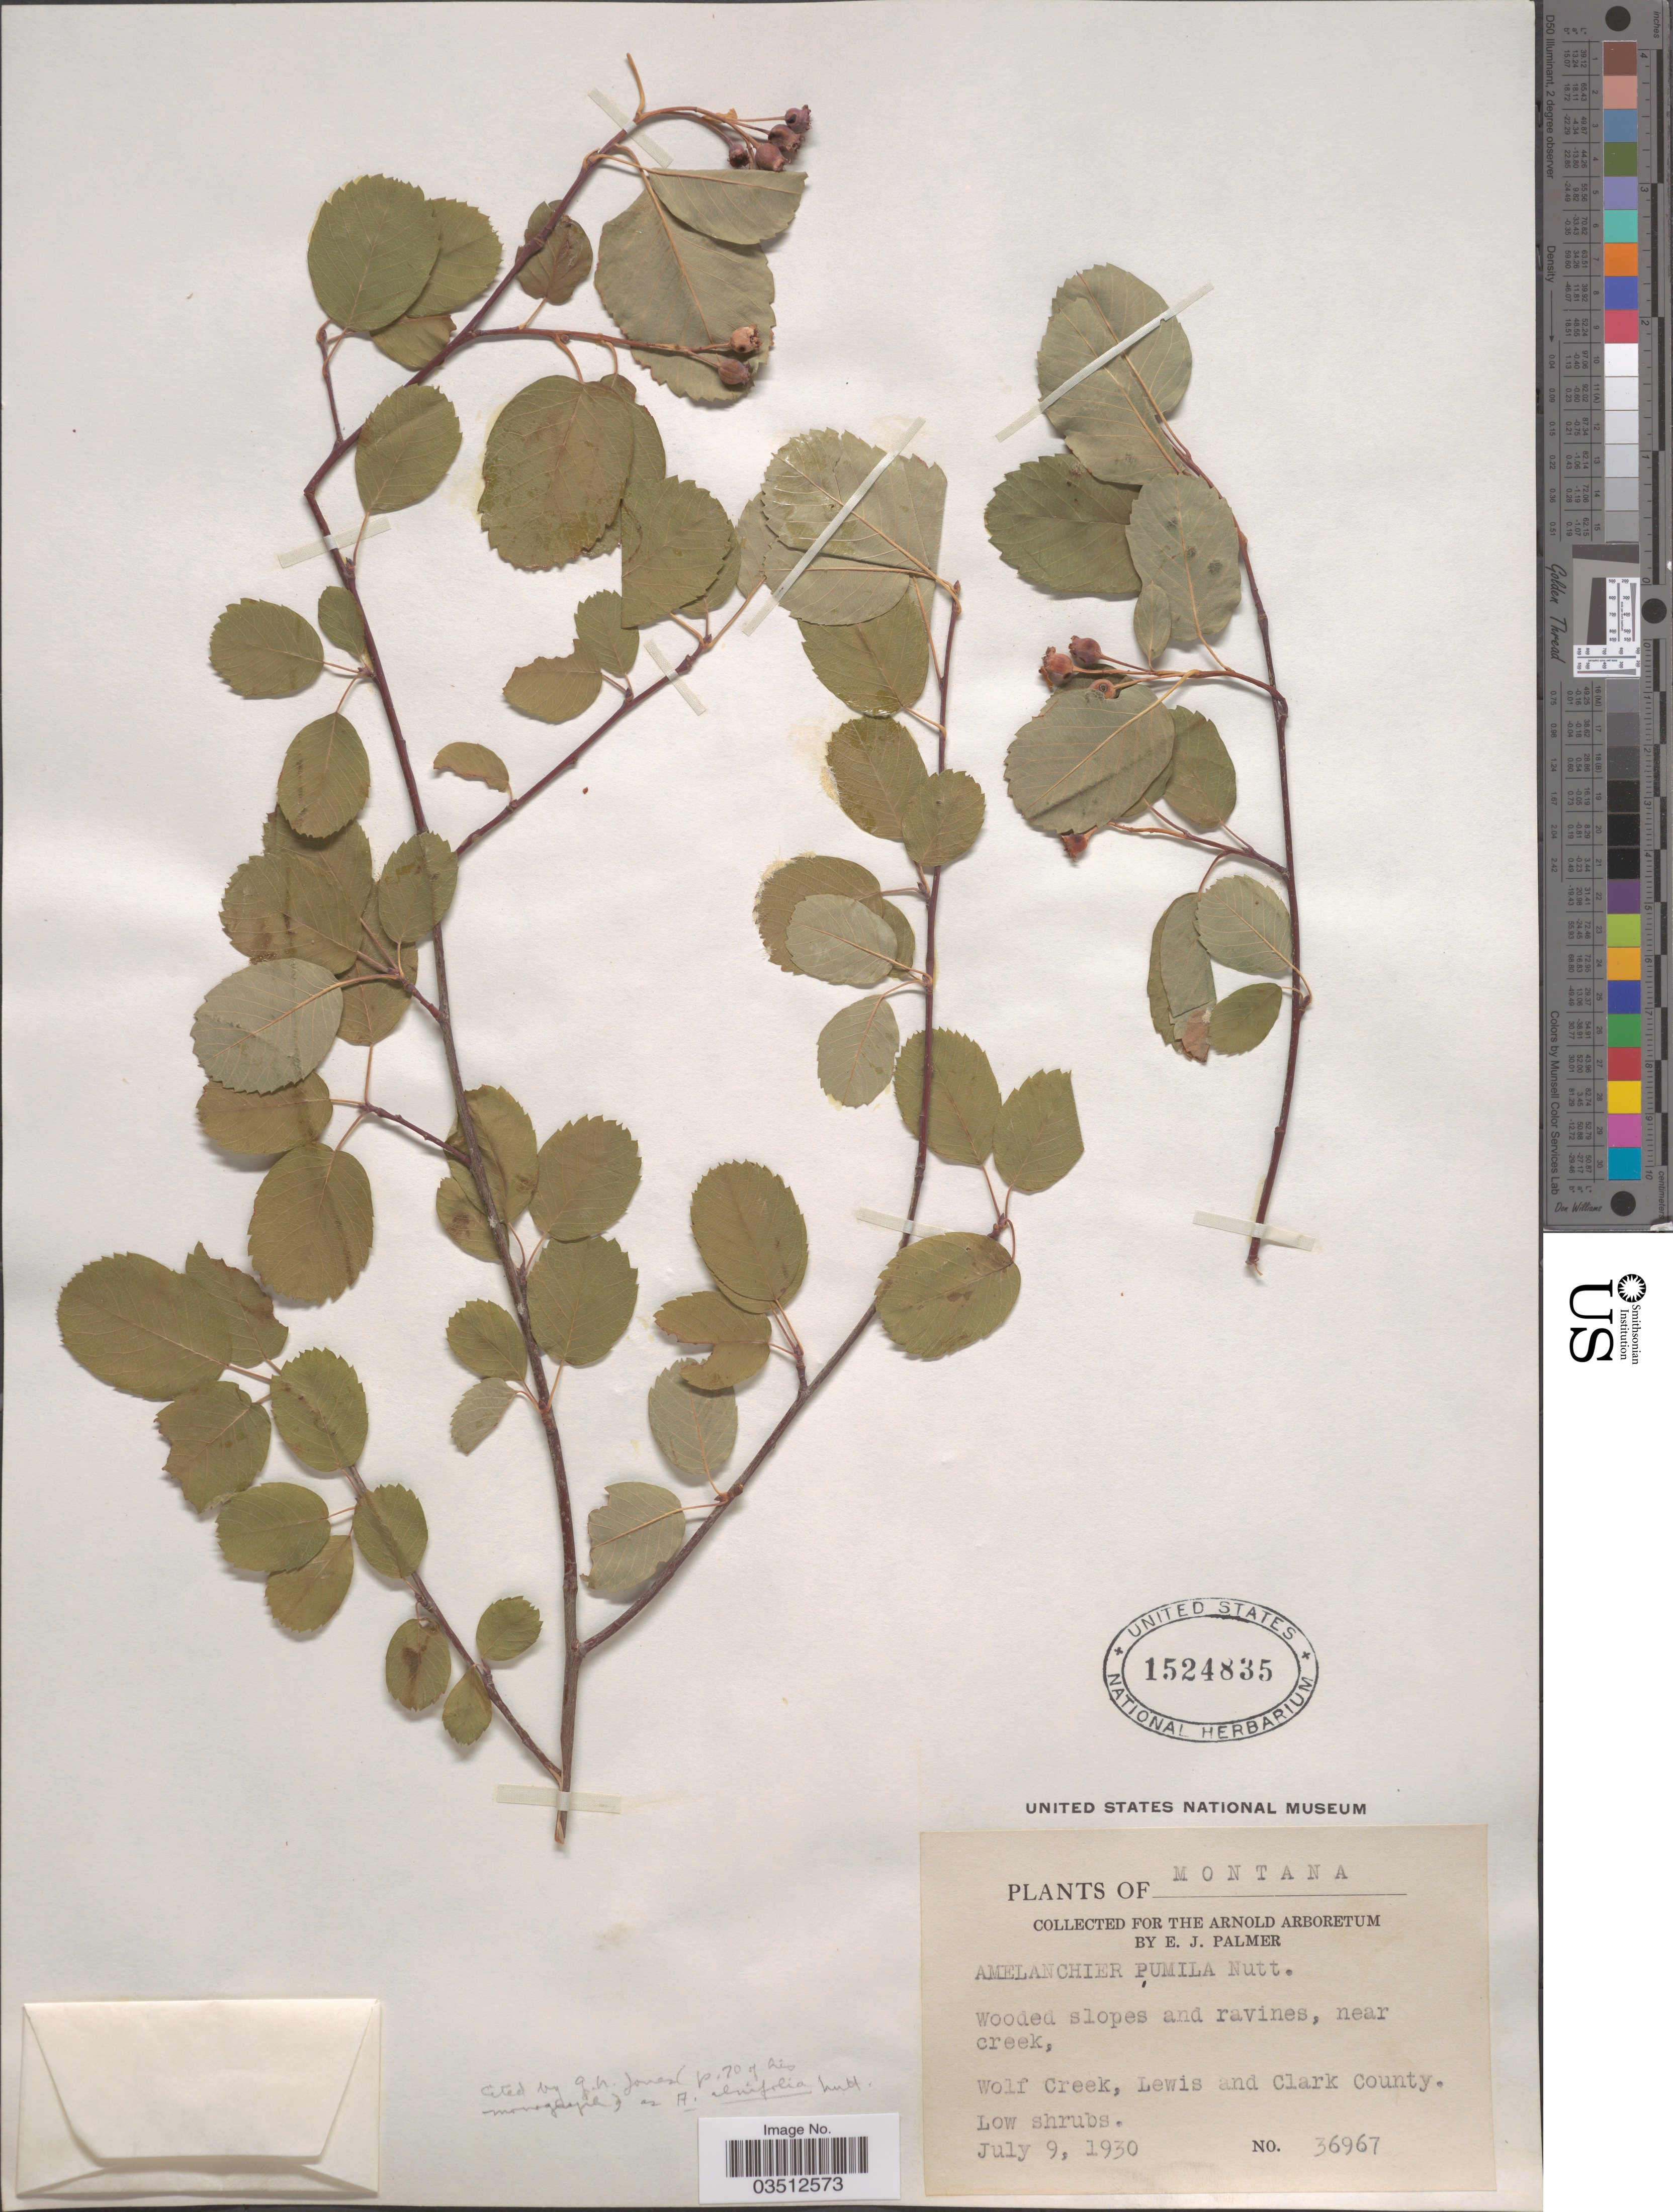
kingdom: Plantae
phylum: Tracheophyta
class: Magnoliopsida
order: Rosales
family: Rosaceae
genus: Amelanchier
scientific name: Amelanchier pumila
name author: (Nutt.) M. Roem.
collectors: E. J. Palmer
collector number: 36967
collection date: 1930-07-09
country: United States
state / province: Montana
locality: Wooded slopes and ravines, near creek, Wolf Creek, Lewis and Clark County.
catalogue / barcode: US 1524835